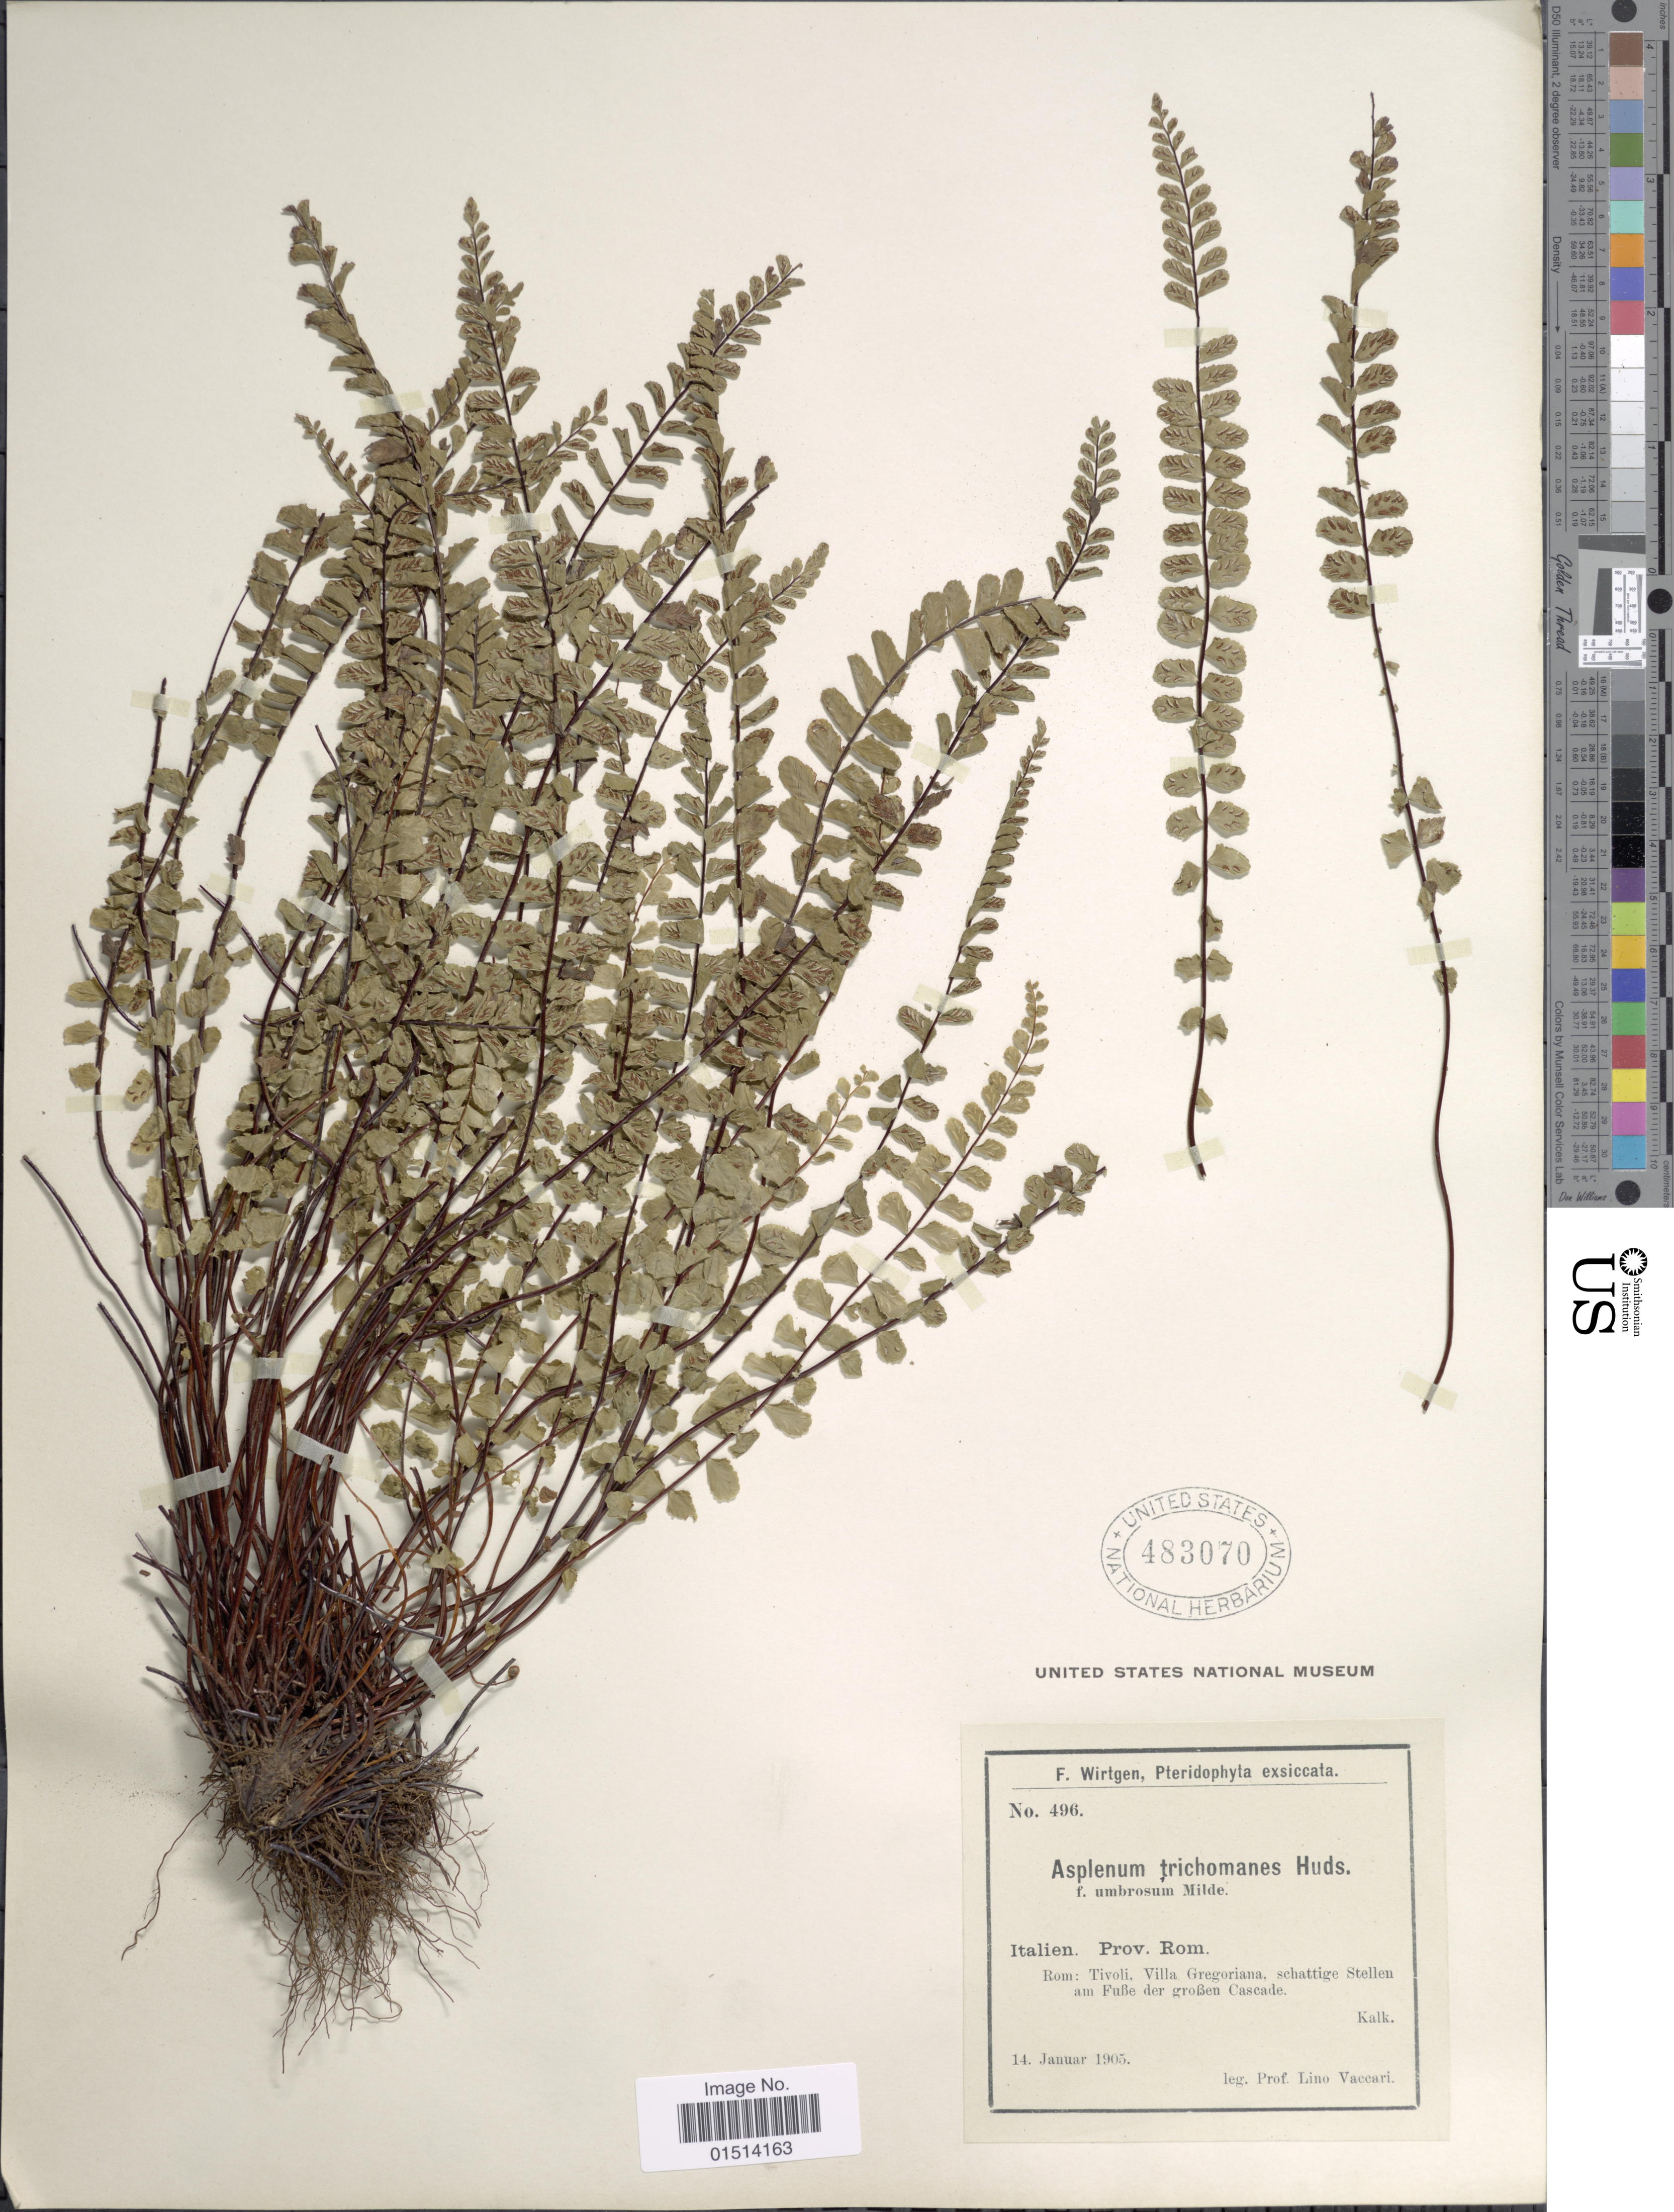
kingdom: Plantae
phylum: Tracheophyta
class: Polypodiopsida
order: Polypodiales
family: Aspleniaceae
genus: Asplenium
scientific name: Asplenium trichomanes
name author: L.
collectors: L. Vaccari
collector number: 496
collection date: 1905-01-14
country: Italy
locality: Italien, Prov. Rom : Tivoli, Villa Gregoriana, schattige Stellen am FuBe groBen Cascade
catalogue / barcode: US 483070